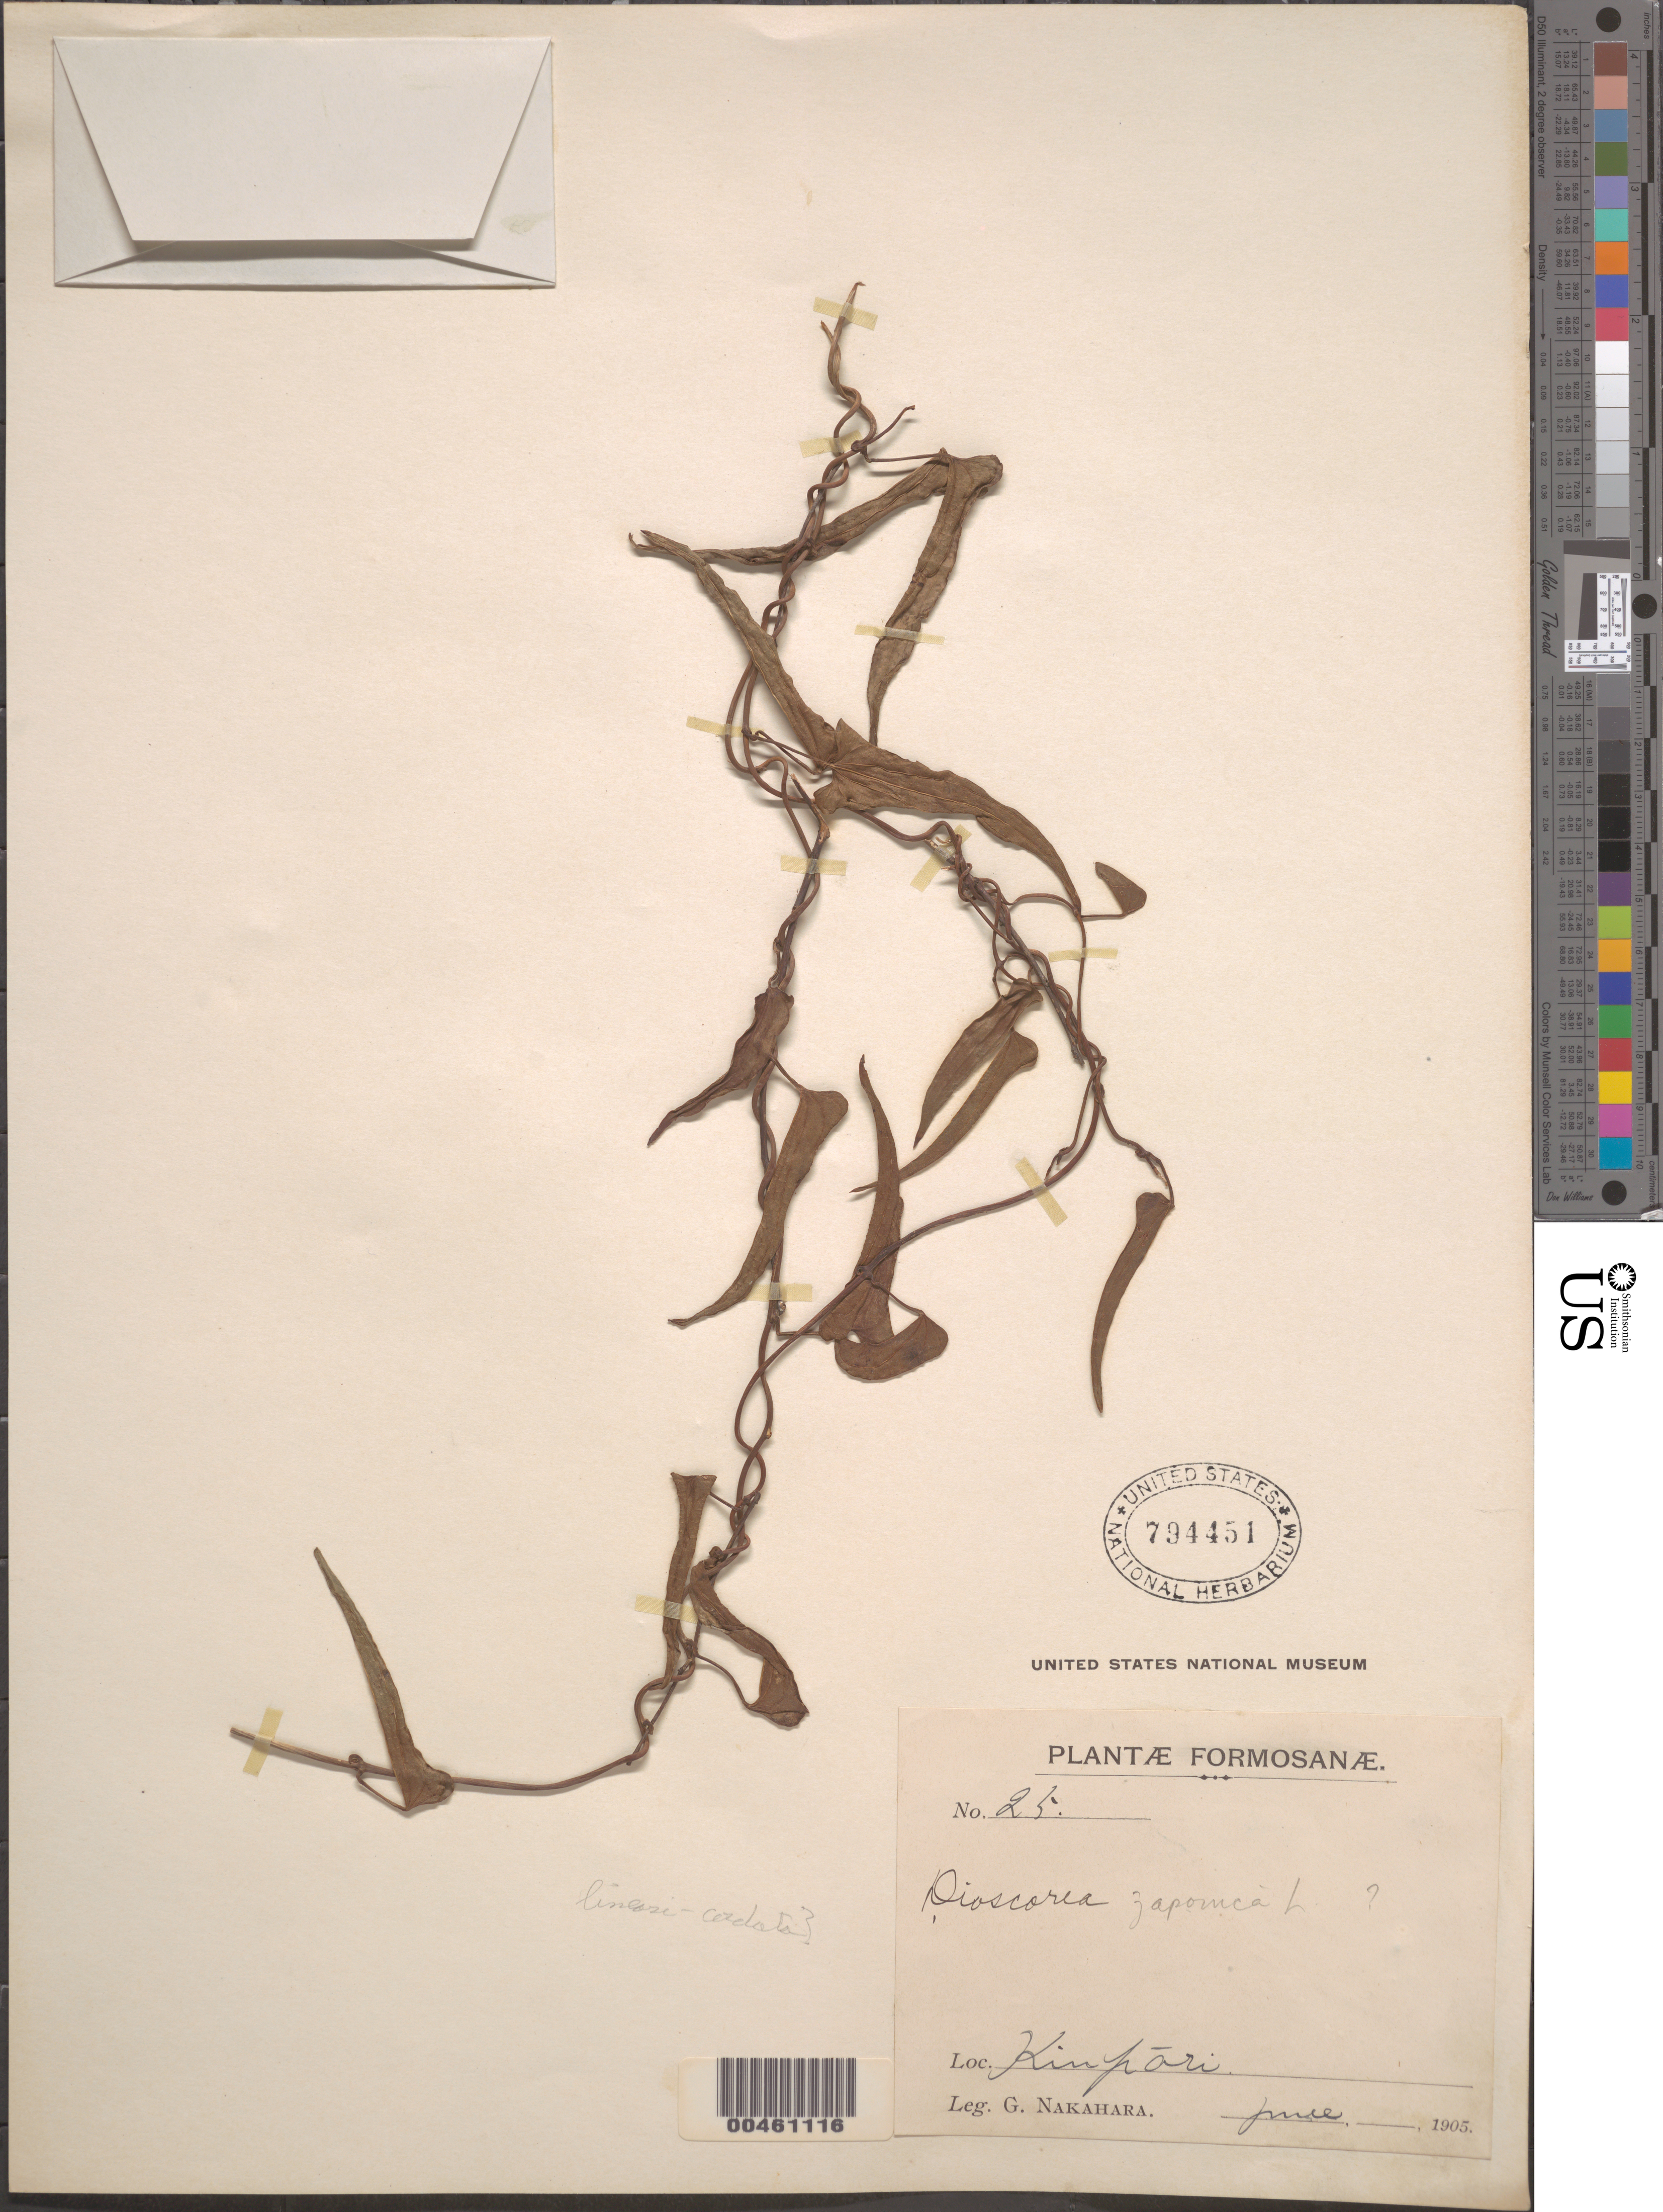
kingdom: Plantae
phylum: Tracheophyta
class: Liliopsida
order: Dioscoreales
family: Dioscoreaceae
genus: Dioscorea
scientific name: Dioscorea japonica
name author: Thunb.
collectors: G. Nakahara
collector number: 25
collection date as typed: Jun 1905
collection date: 1905-06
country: Taiwan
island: Taiwan [Formosa]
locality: Kinpari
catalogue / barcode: US 794451